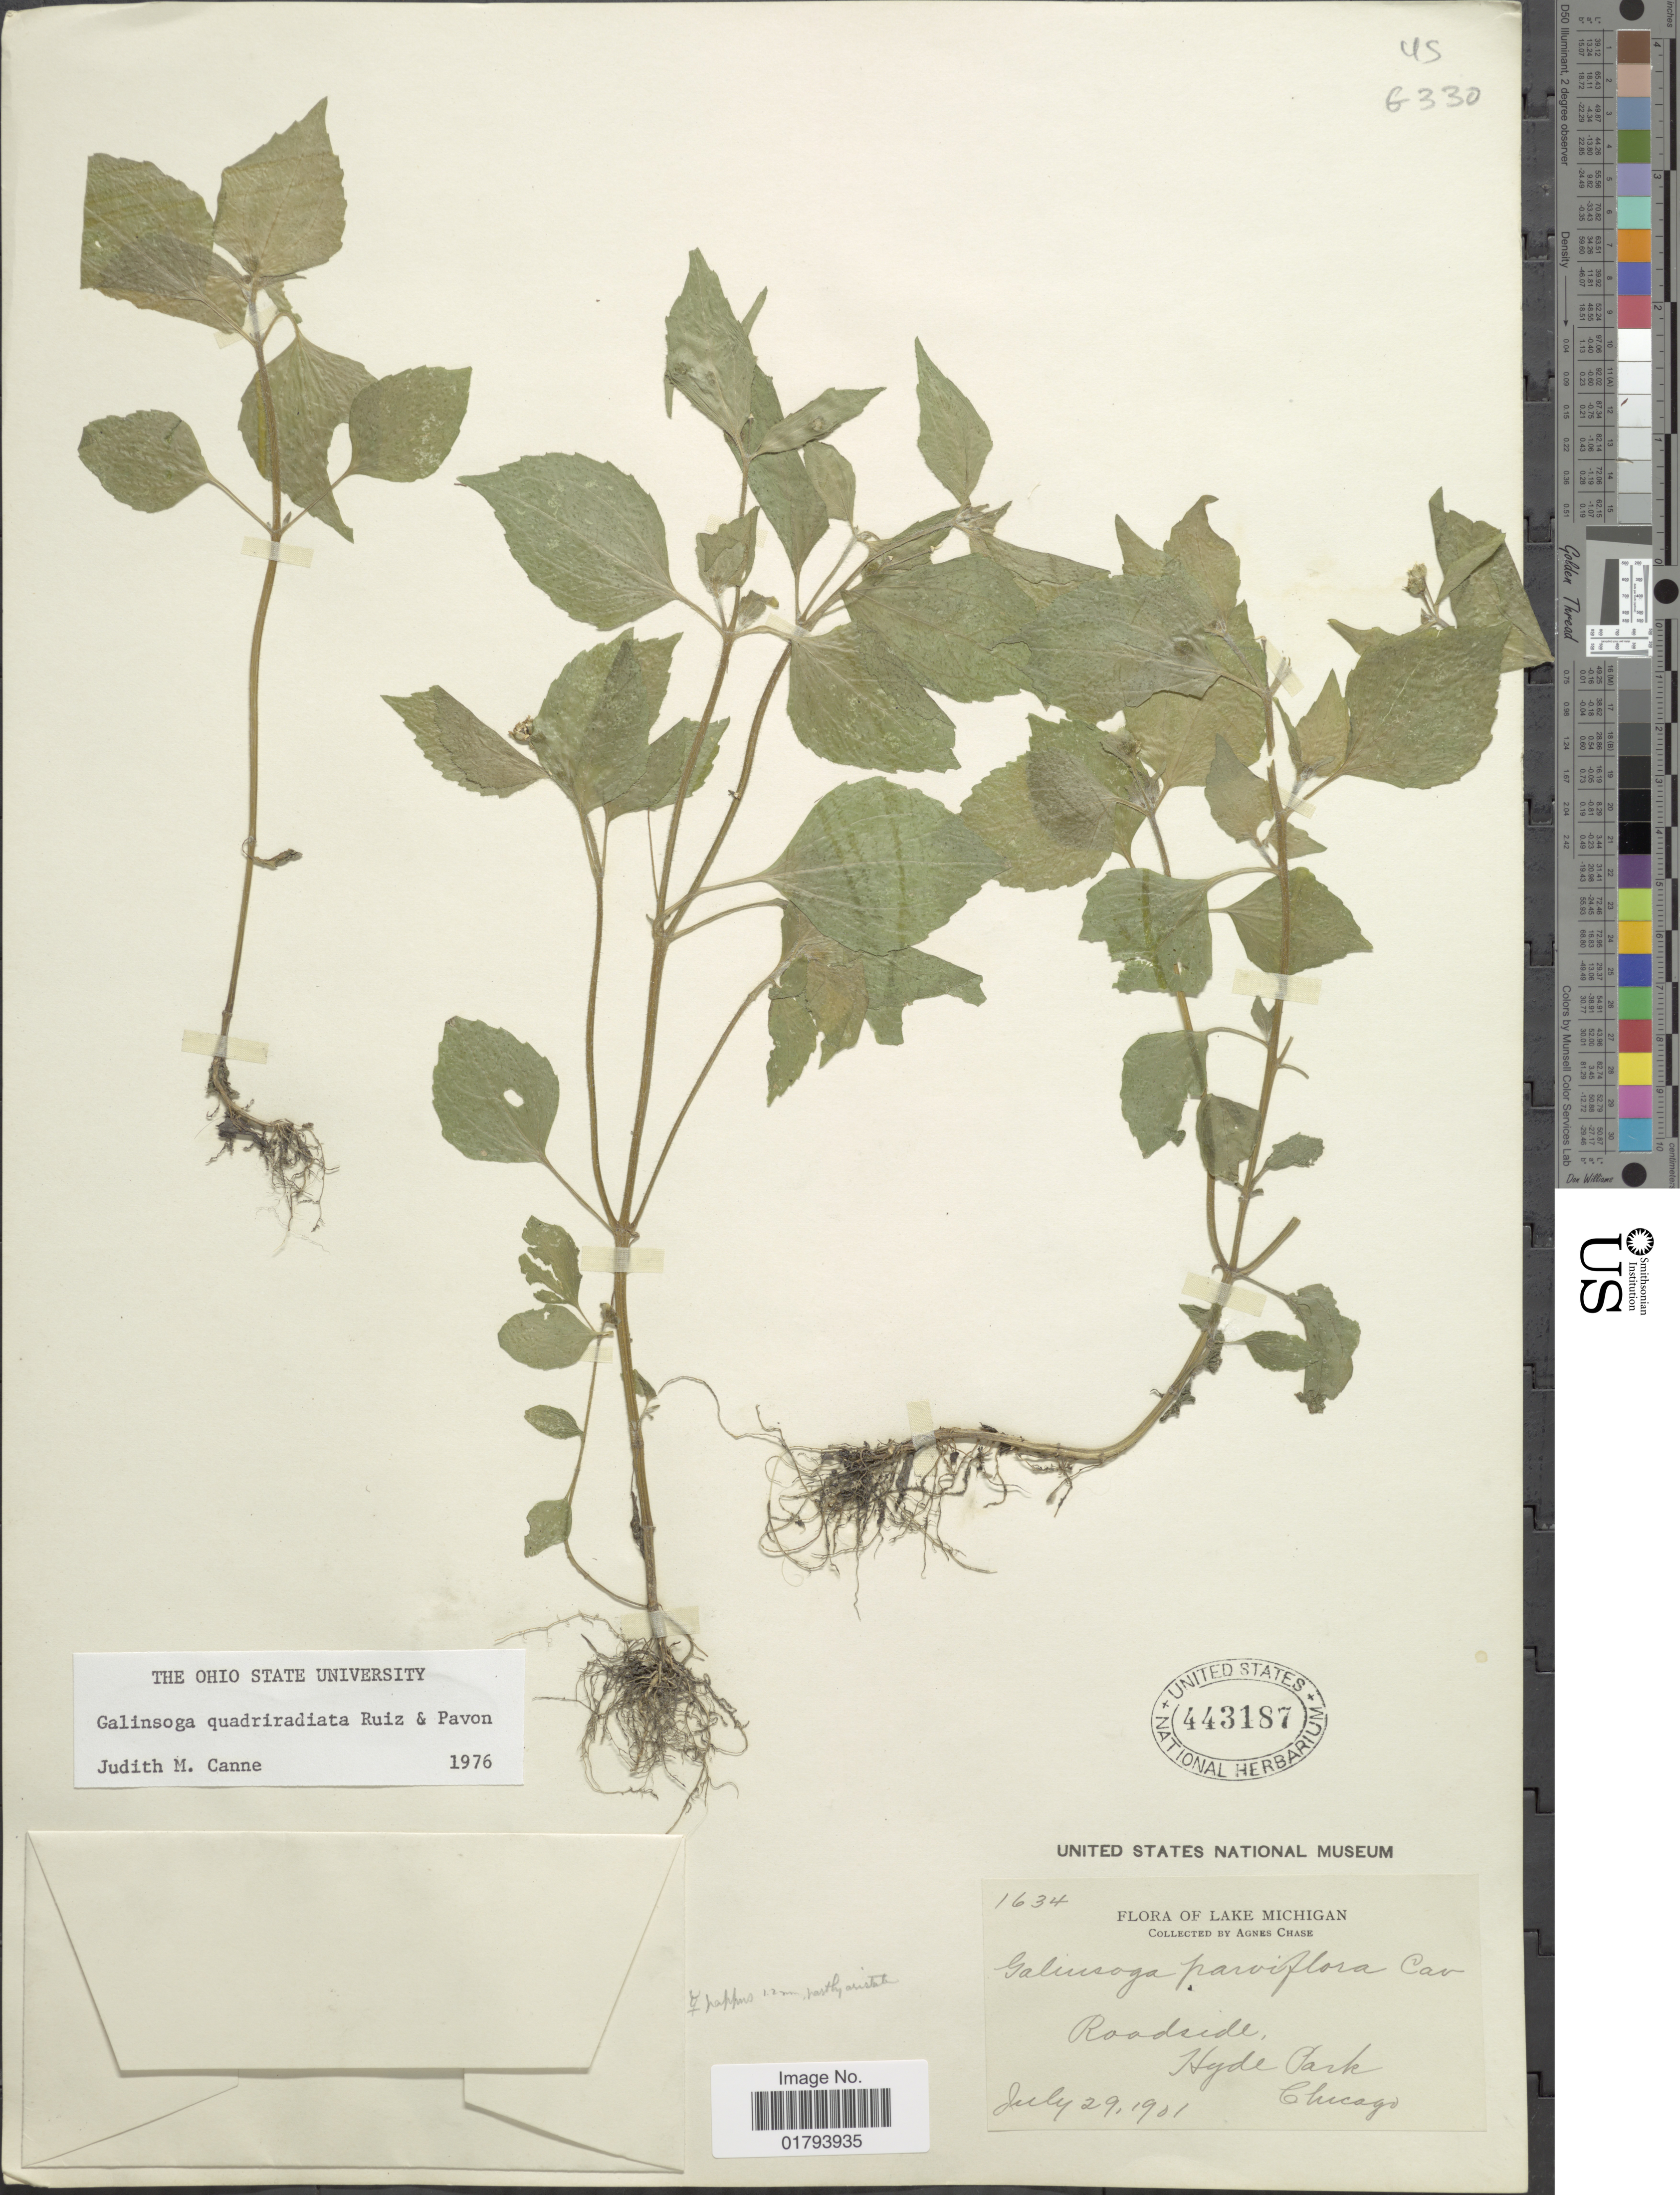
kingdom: Plantae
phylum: Tracheophyta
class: Magnoliopsida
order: Asterales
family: Asteraceae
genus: Galinsoga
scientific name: Galinsoga quadriradiata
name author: Ruiz & Pav.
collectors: A. Chase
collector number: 1634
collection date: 1901-07-29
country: United States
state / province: Michigan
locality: Lake Michigan, roadside Hyde Park, Chicago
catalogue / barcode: US 443187